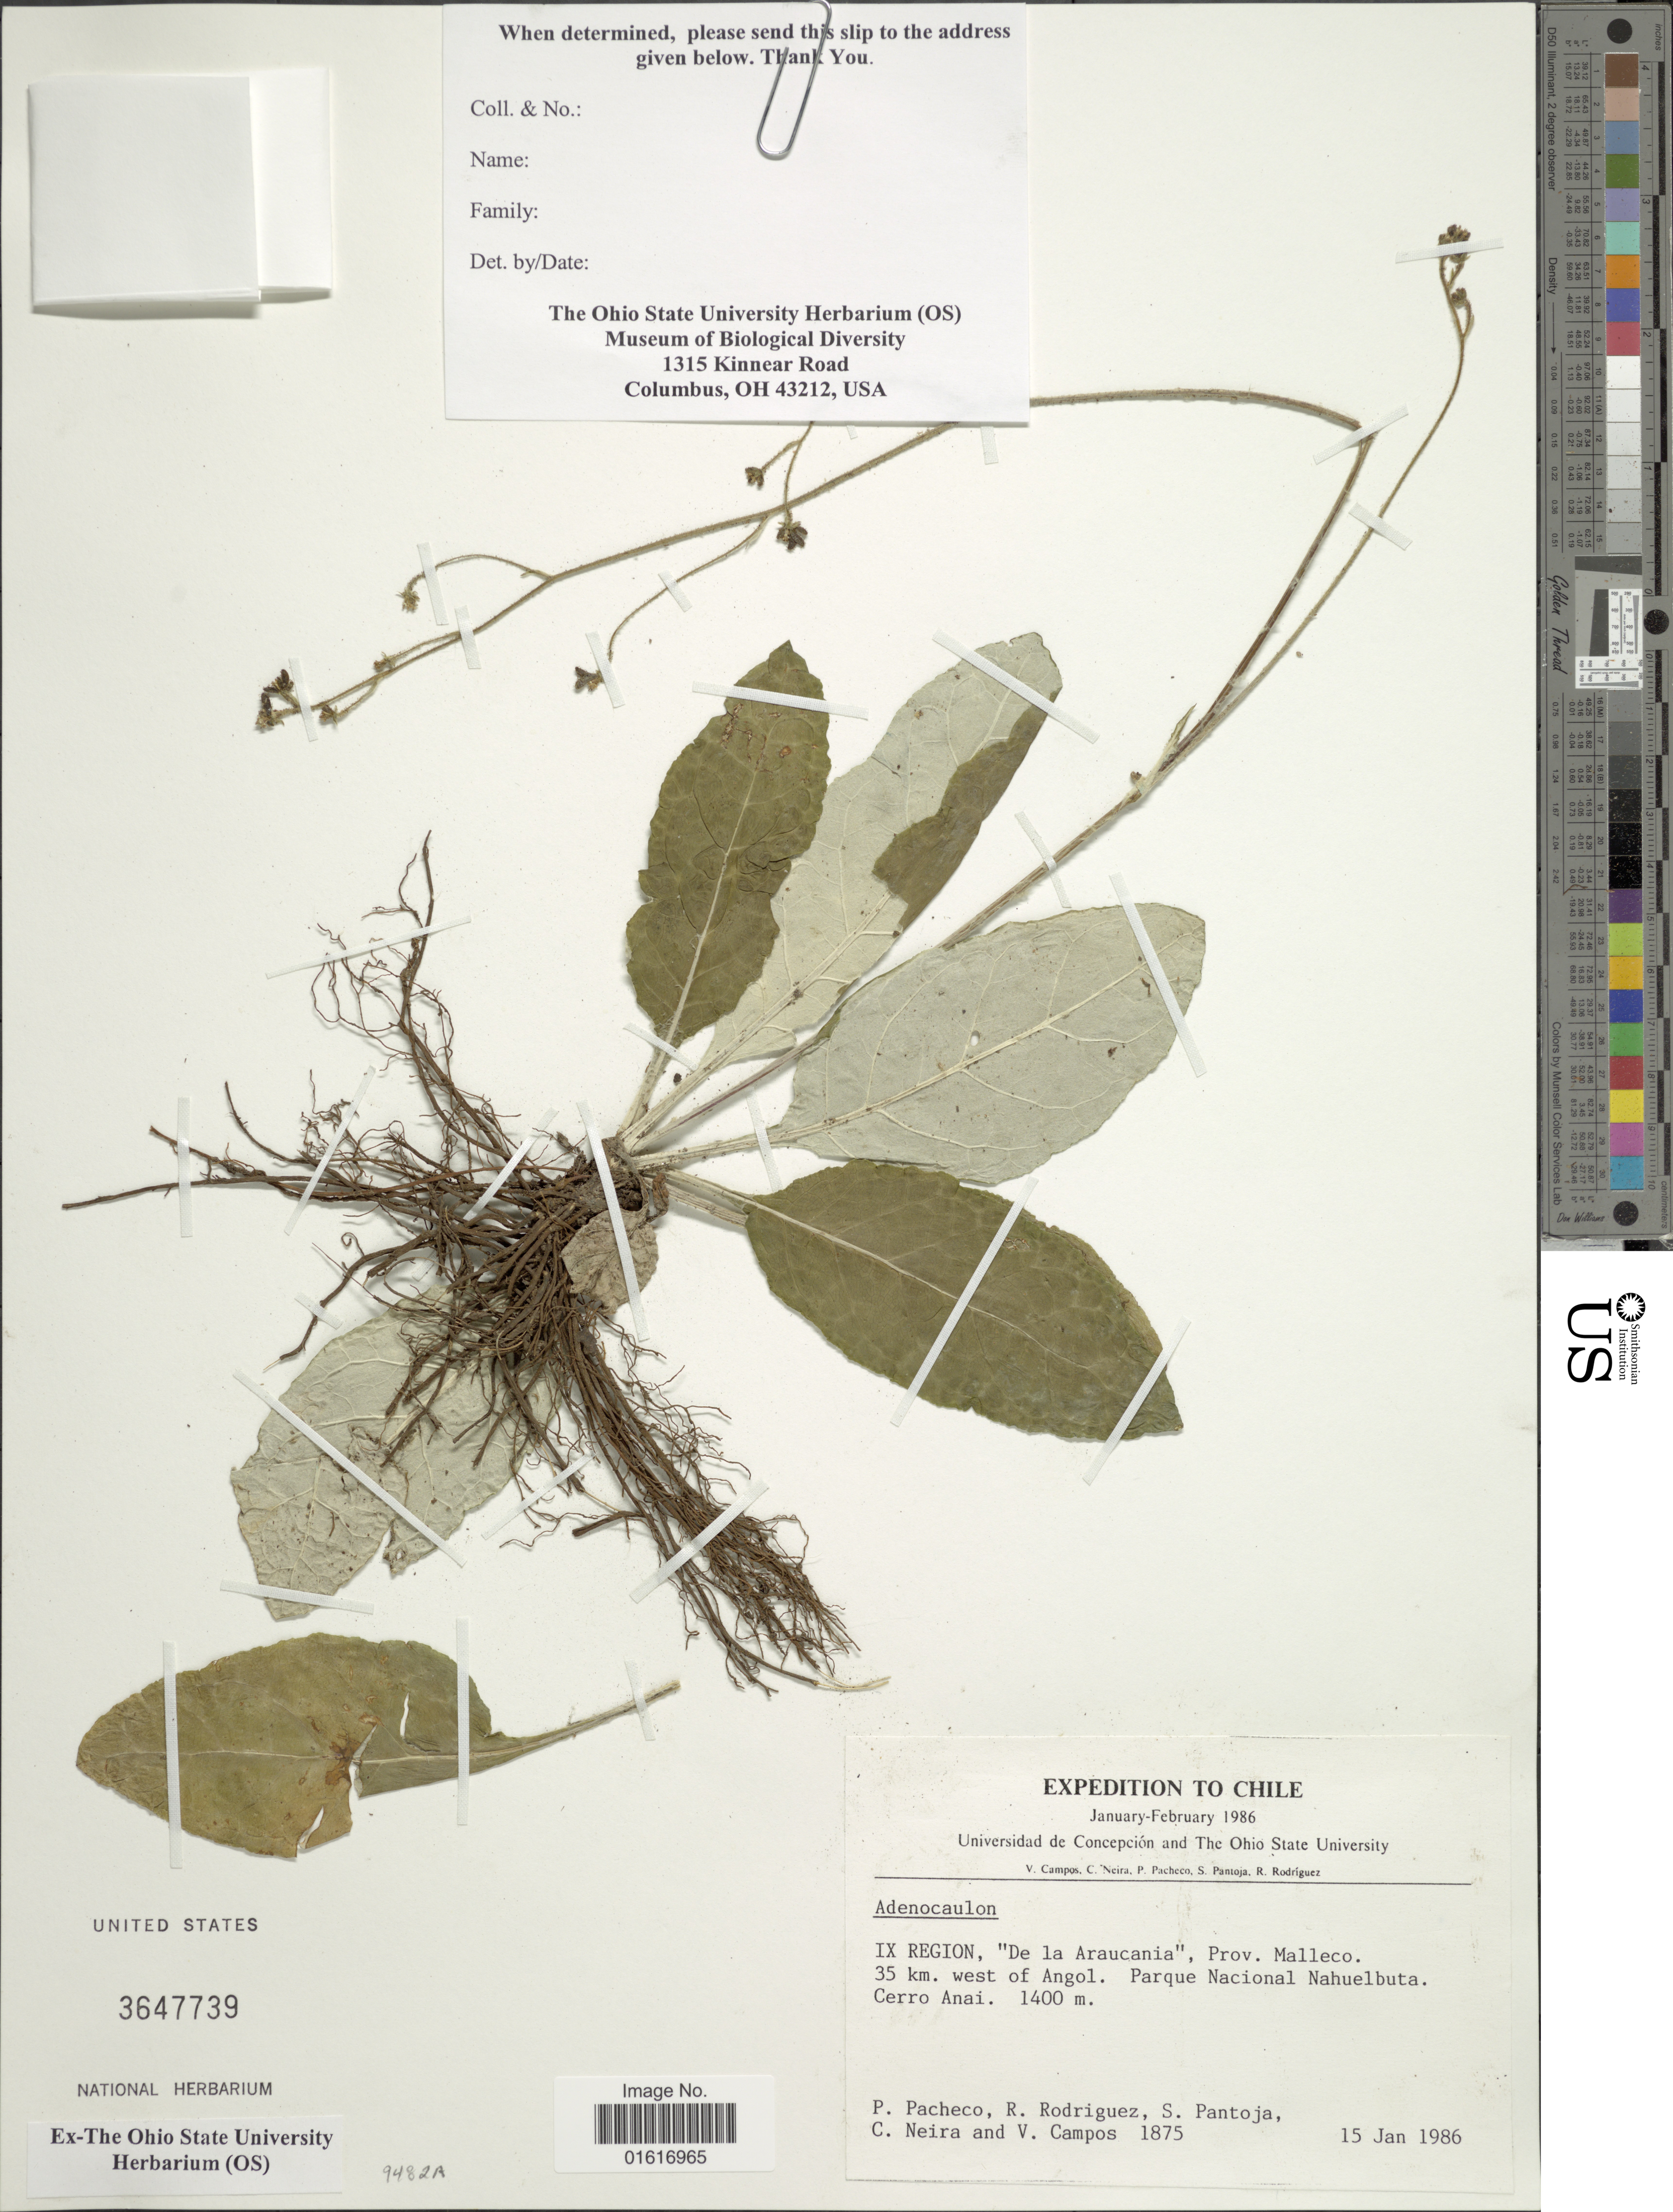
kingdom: Plantae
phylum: Tracheophyta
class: Magnoliopsida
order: Asterales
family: Asteraceae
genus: Adenocaulon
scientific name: Adenocaulon chilense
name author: Less.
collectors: P. Pacheco, R. Rodriguez, S. PANTOJA, C. Neira & V. Campos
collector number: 1875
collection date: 1986-01-15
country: Chile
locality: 1 [Foreign script] Region, "De la Araucania", Prov. Malleco. 35 km. west of Angol. Parque Nacional Nahuelbuta Cerro Anai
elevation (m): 1400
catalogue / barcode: US 3647739